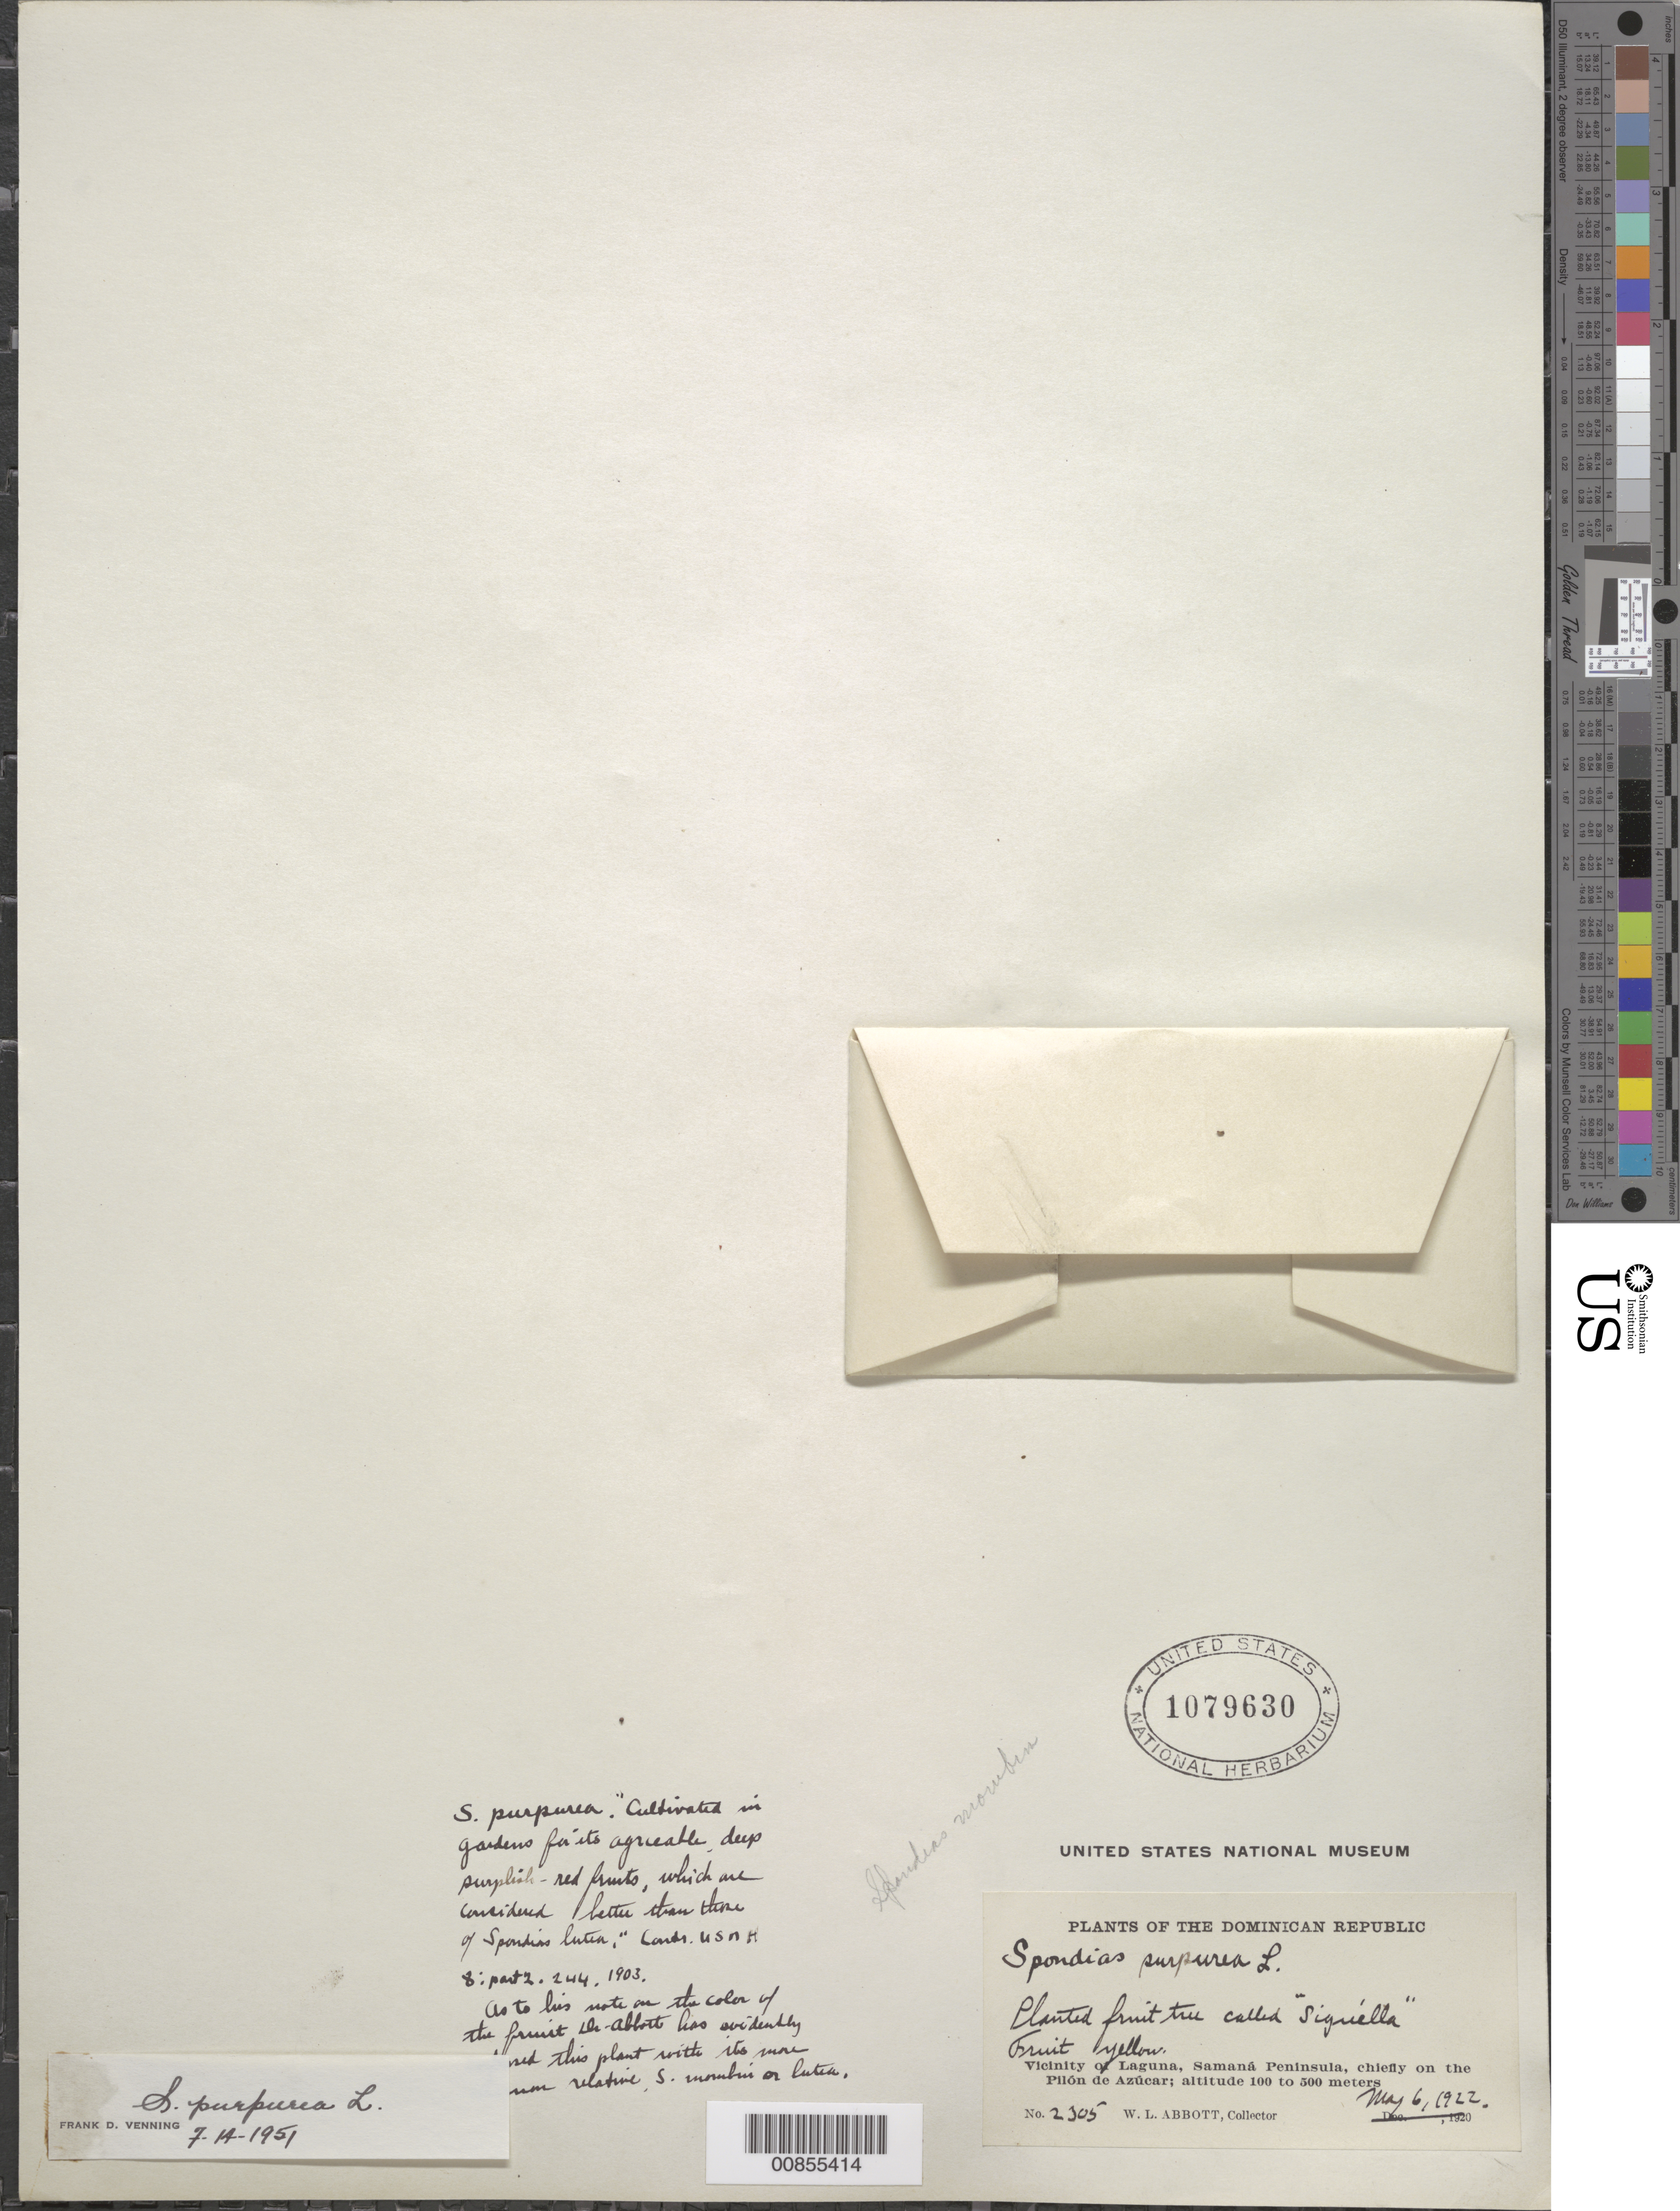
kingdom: Plantae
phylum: Tracheophyta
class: Magnoliopsida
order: Sapindales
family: Anacardiaceae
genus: Spondias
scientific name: Spondias purpurea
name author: L.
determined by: Mitchell, J. D.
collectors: W. L. Abbott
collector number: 2305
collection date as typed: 06 May 1922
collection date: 1922-05-06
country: Dominican Republic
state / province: Samana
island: Hispaniola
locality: Vicinity of Laguna, Samaná Peninsula, chiefly on the Pilón de Azúcar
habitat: In gardens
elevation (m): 100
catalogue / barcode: US 1079630